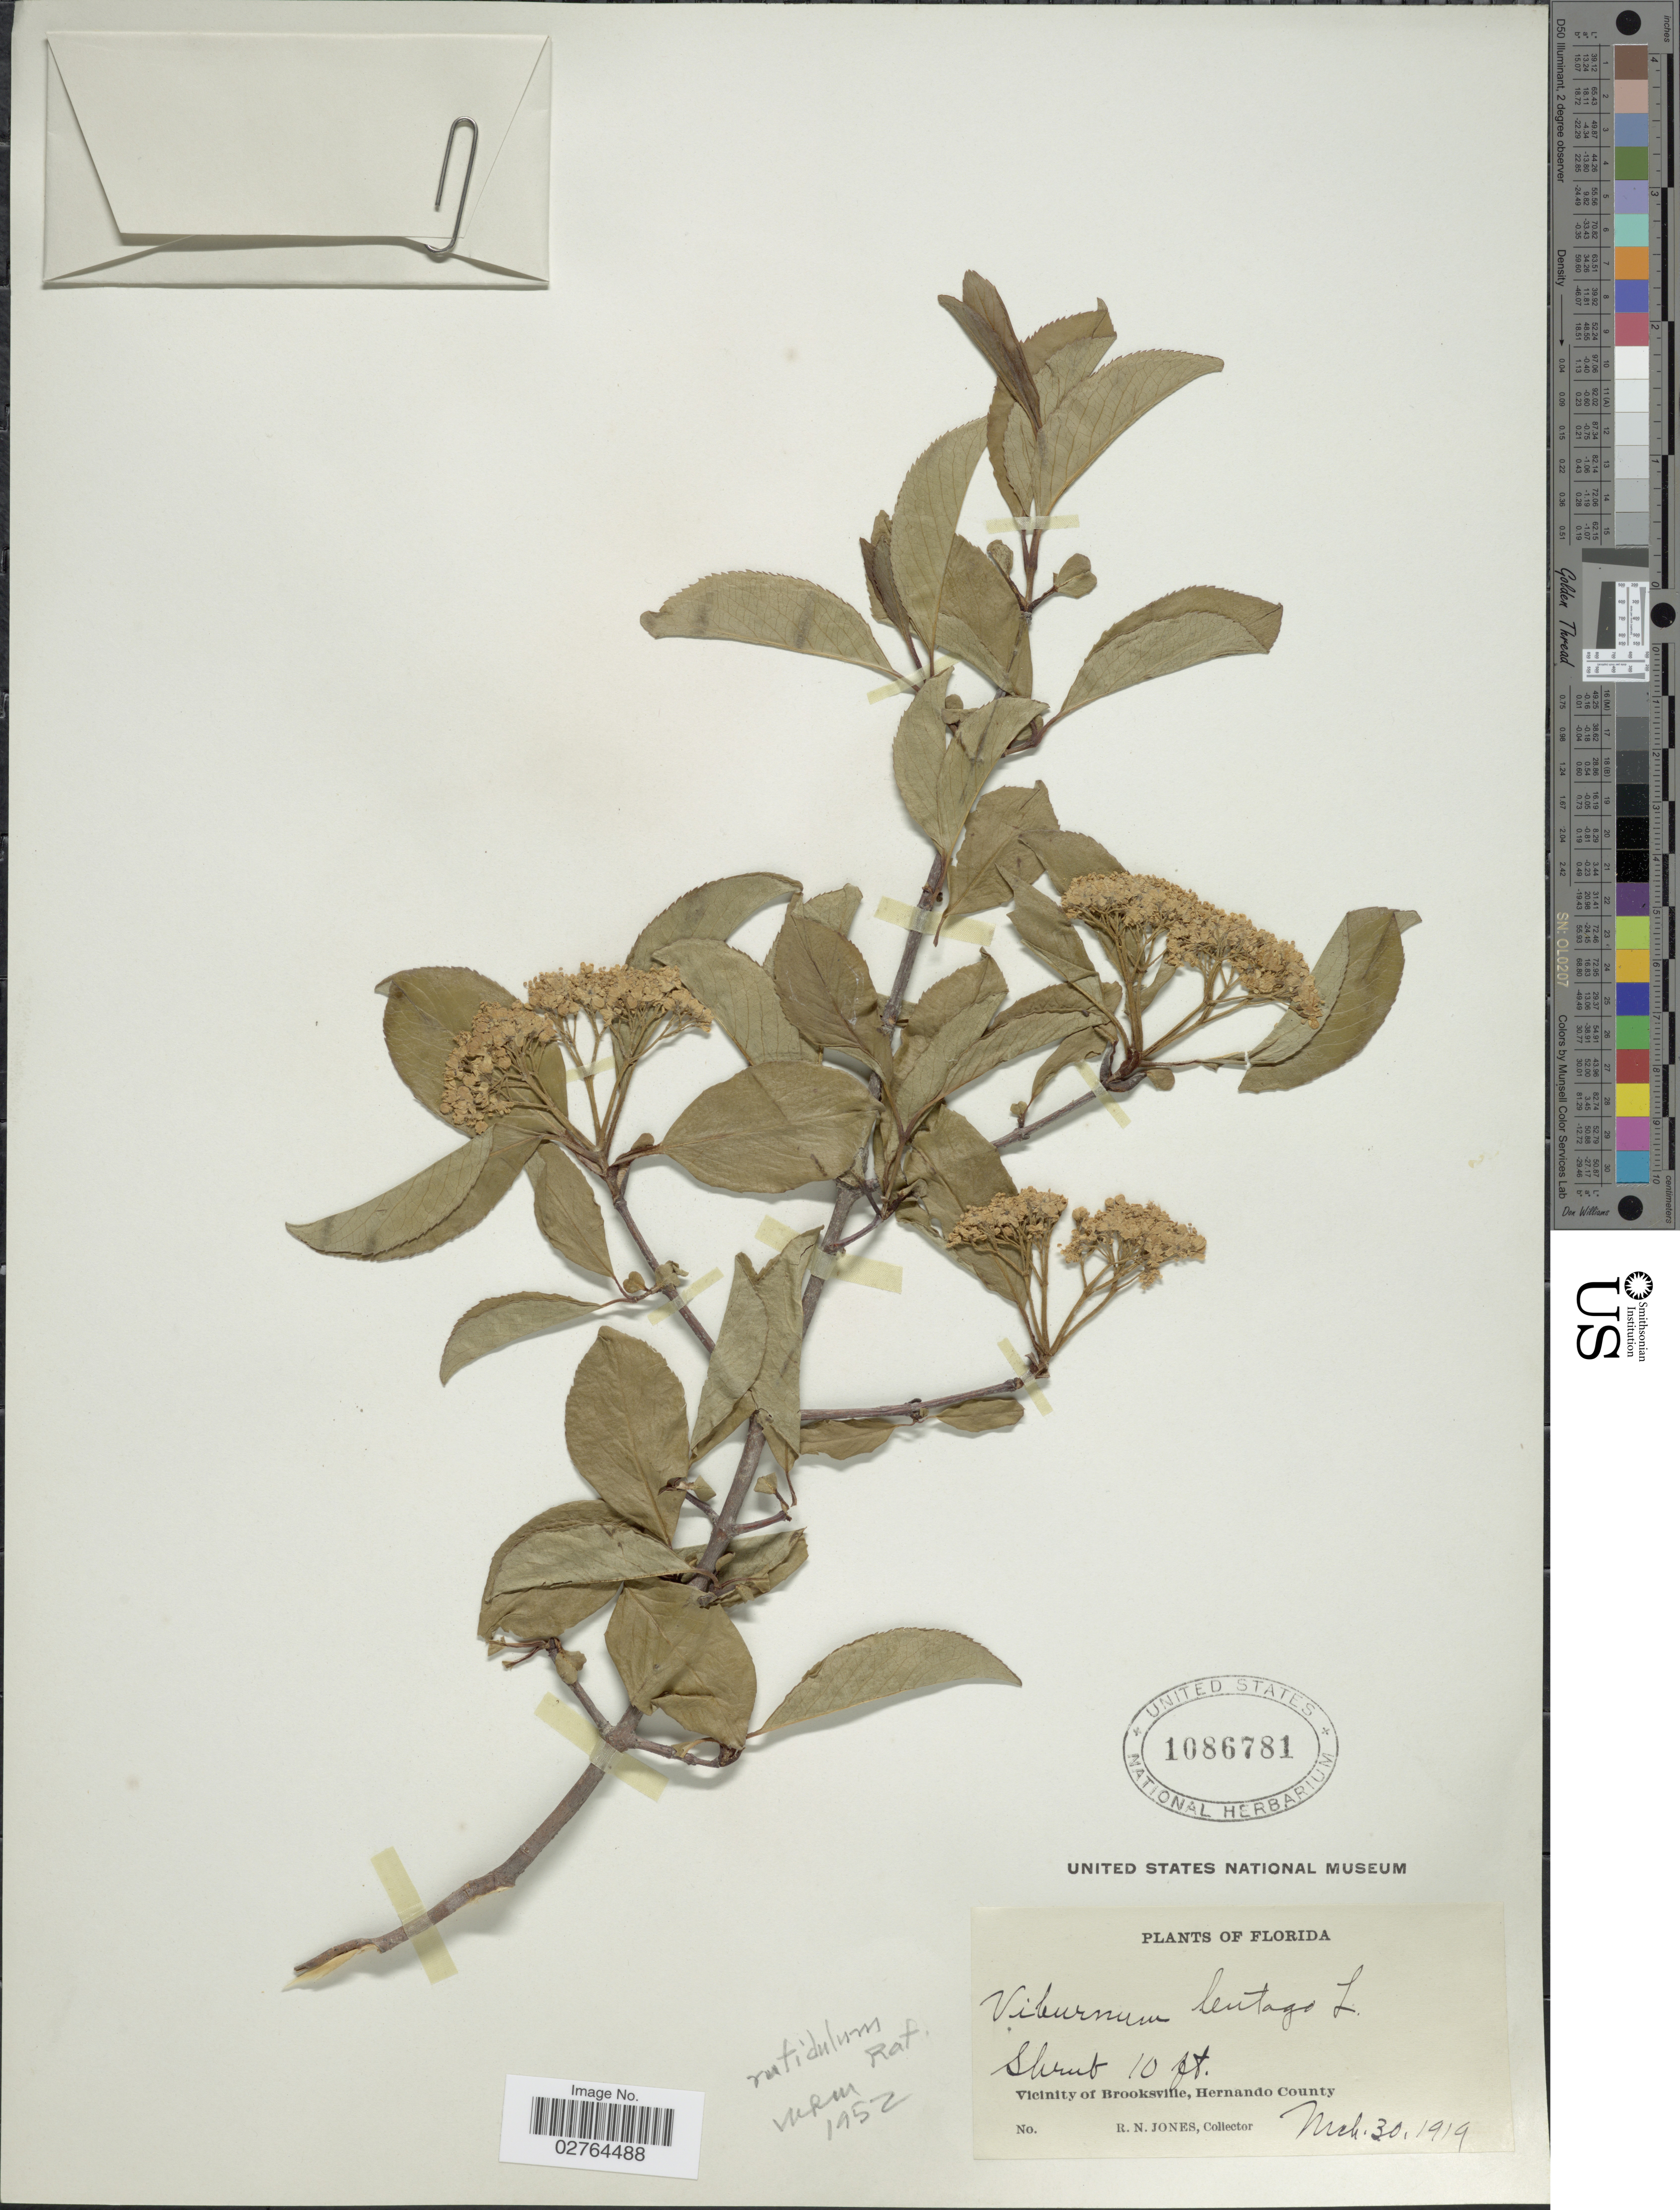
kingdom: Plantae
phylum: Tracheophyta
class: Magnoliopsida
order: Dipsacales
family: Viburnaceae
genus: Viburnum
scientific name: Viburnum rufidulum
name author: Raf.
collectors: R. N. Jones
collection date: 1919-03-30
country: United States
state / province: Florida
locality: Vicinity of Brooksville, Hernando County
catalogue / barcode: US 1086781